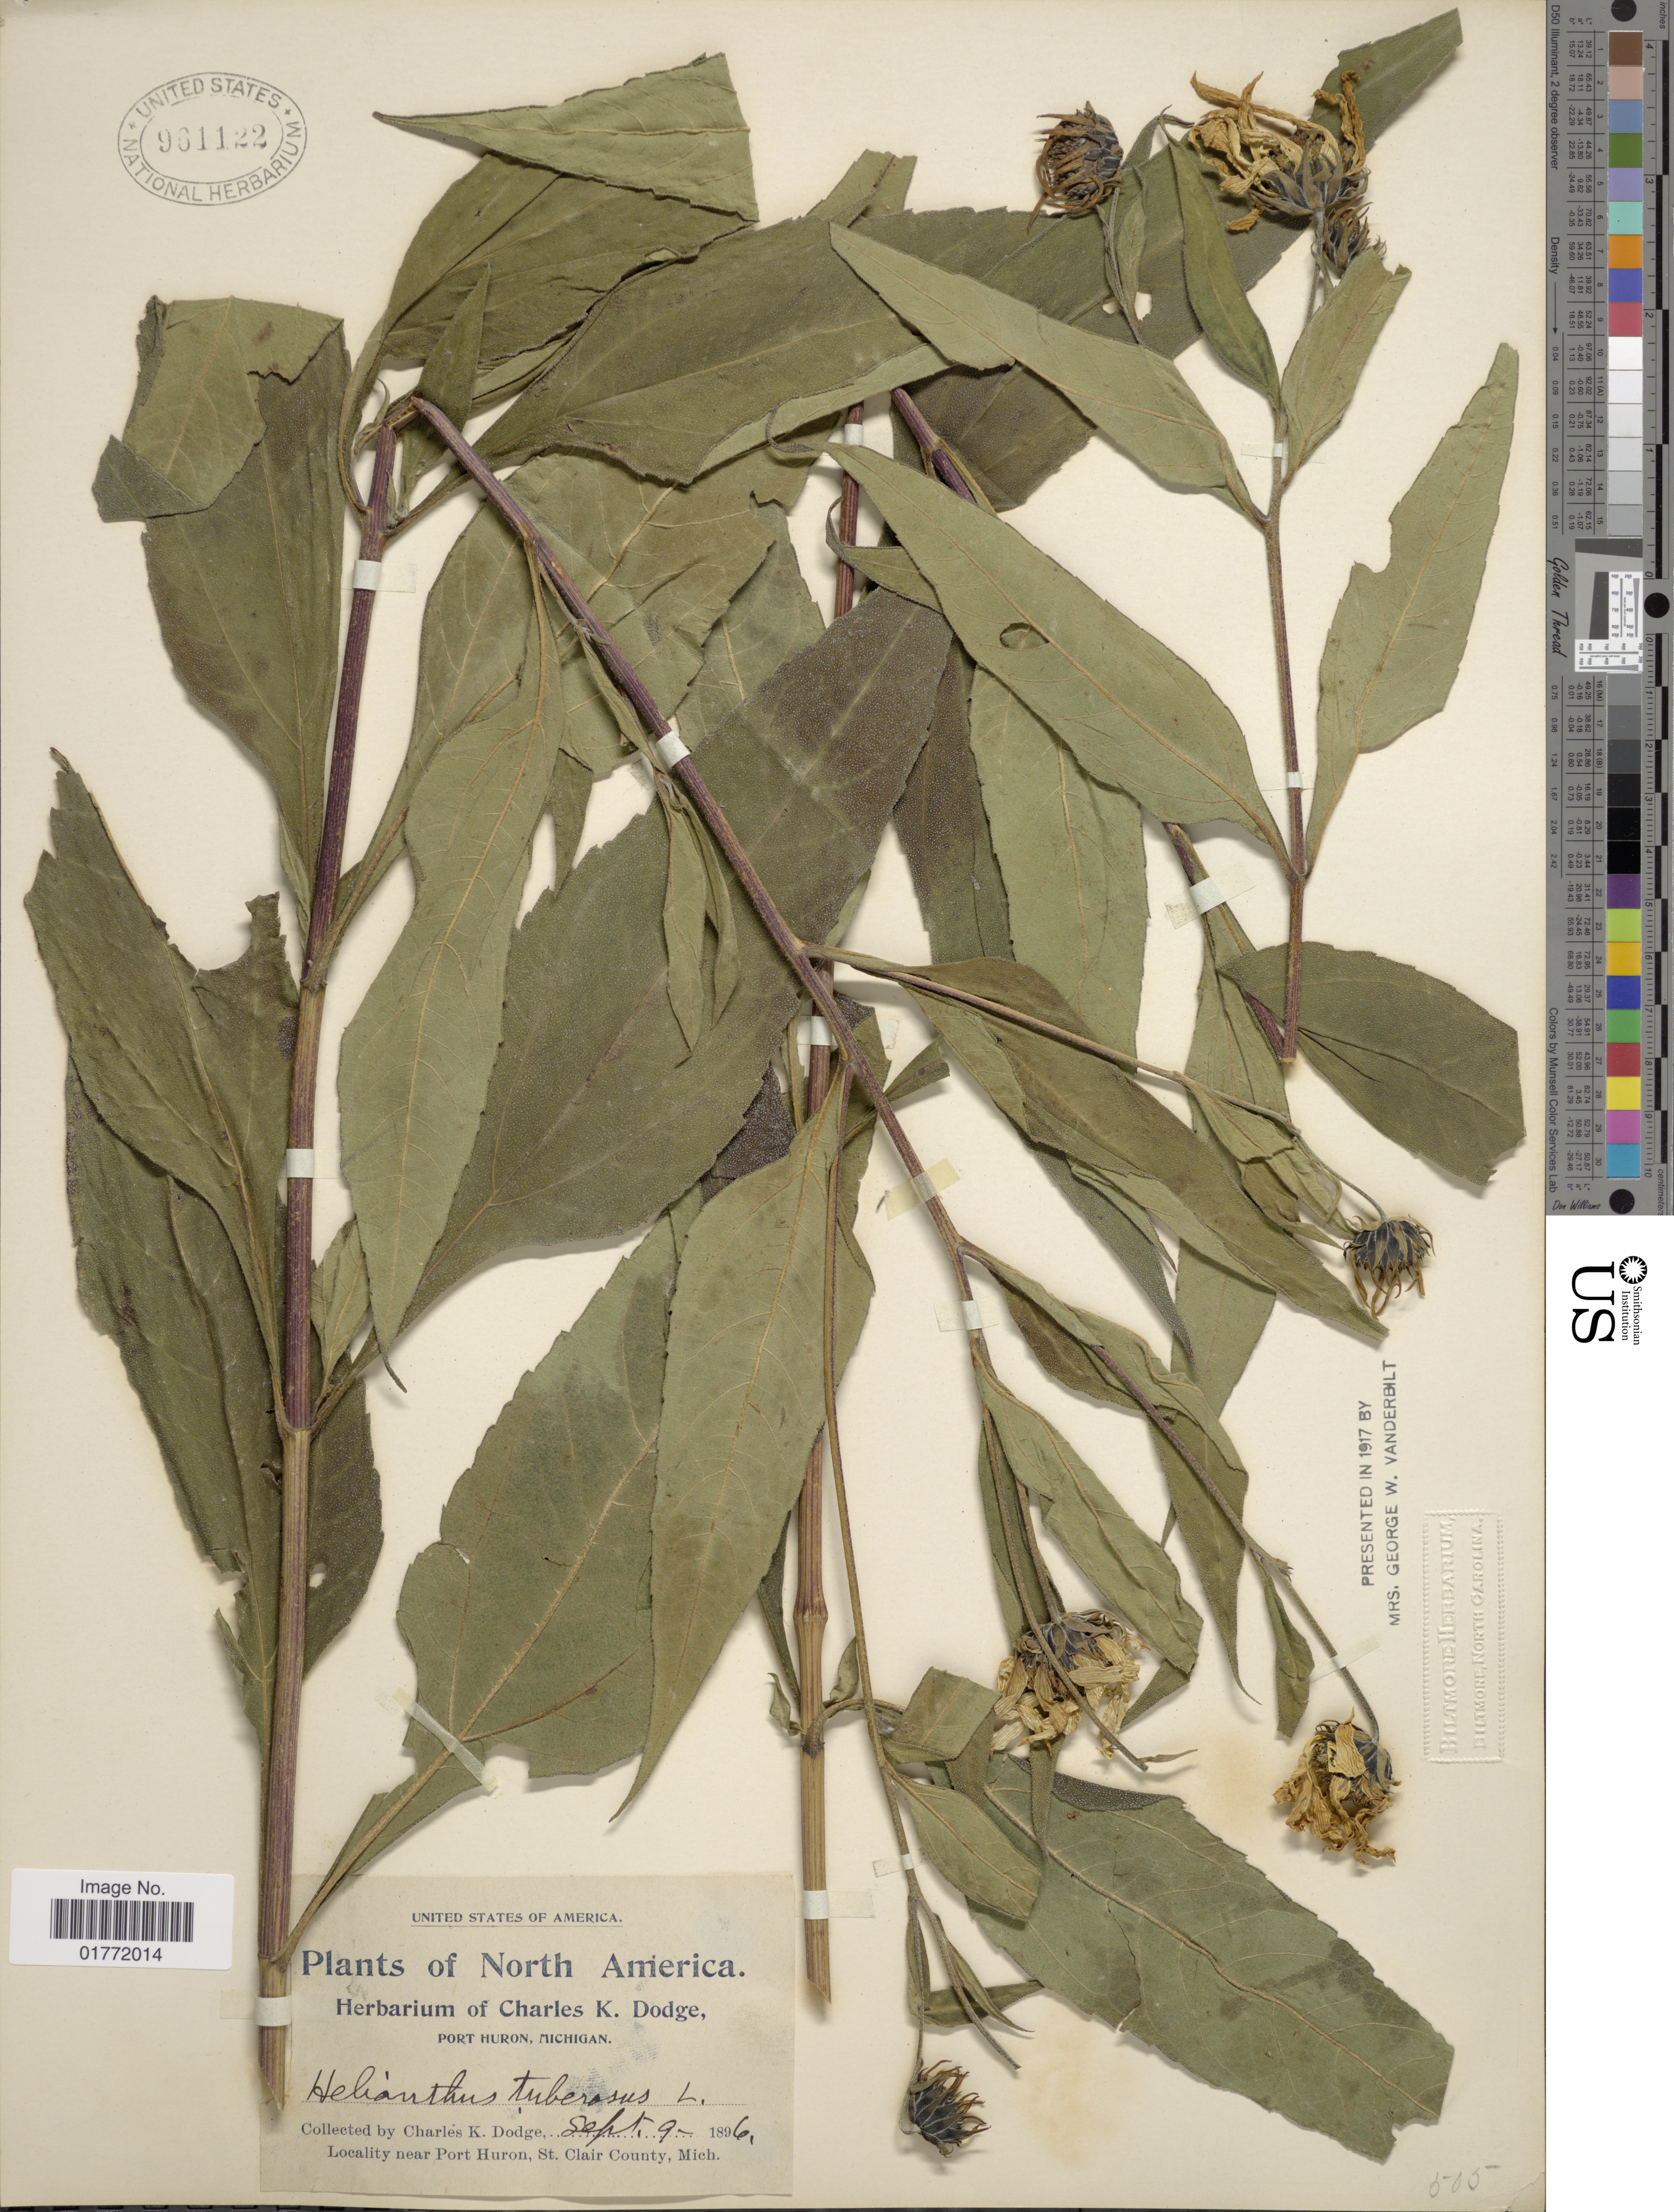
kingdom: Plantae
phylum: Tracheophyta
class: Magnoliopsida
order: Asterales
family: Asteraceae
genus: Helianthus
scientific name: Helianthus tuberosus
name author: L.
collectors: C. K. Dodge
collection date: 1896-09-09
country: United States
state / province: Michigan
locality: Near Port Huron, St. Clair County, Mich.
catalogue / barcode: US 961122